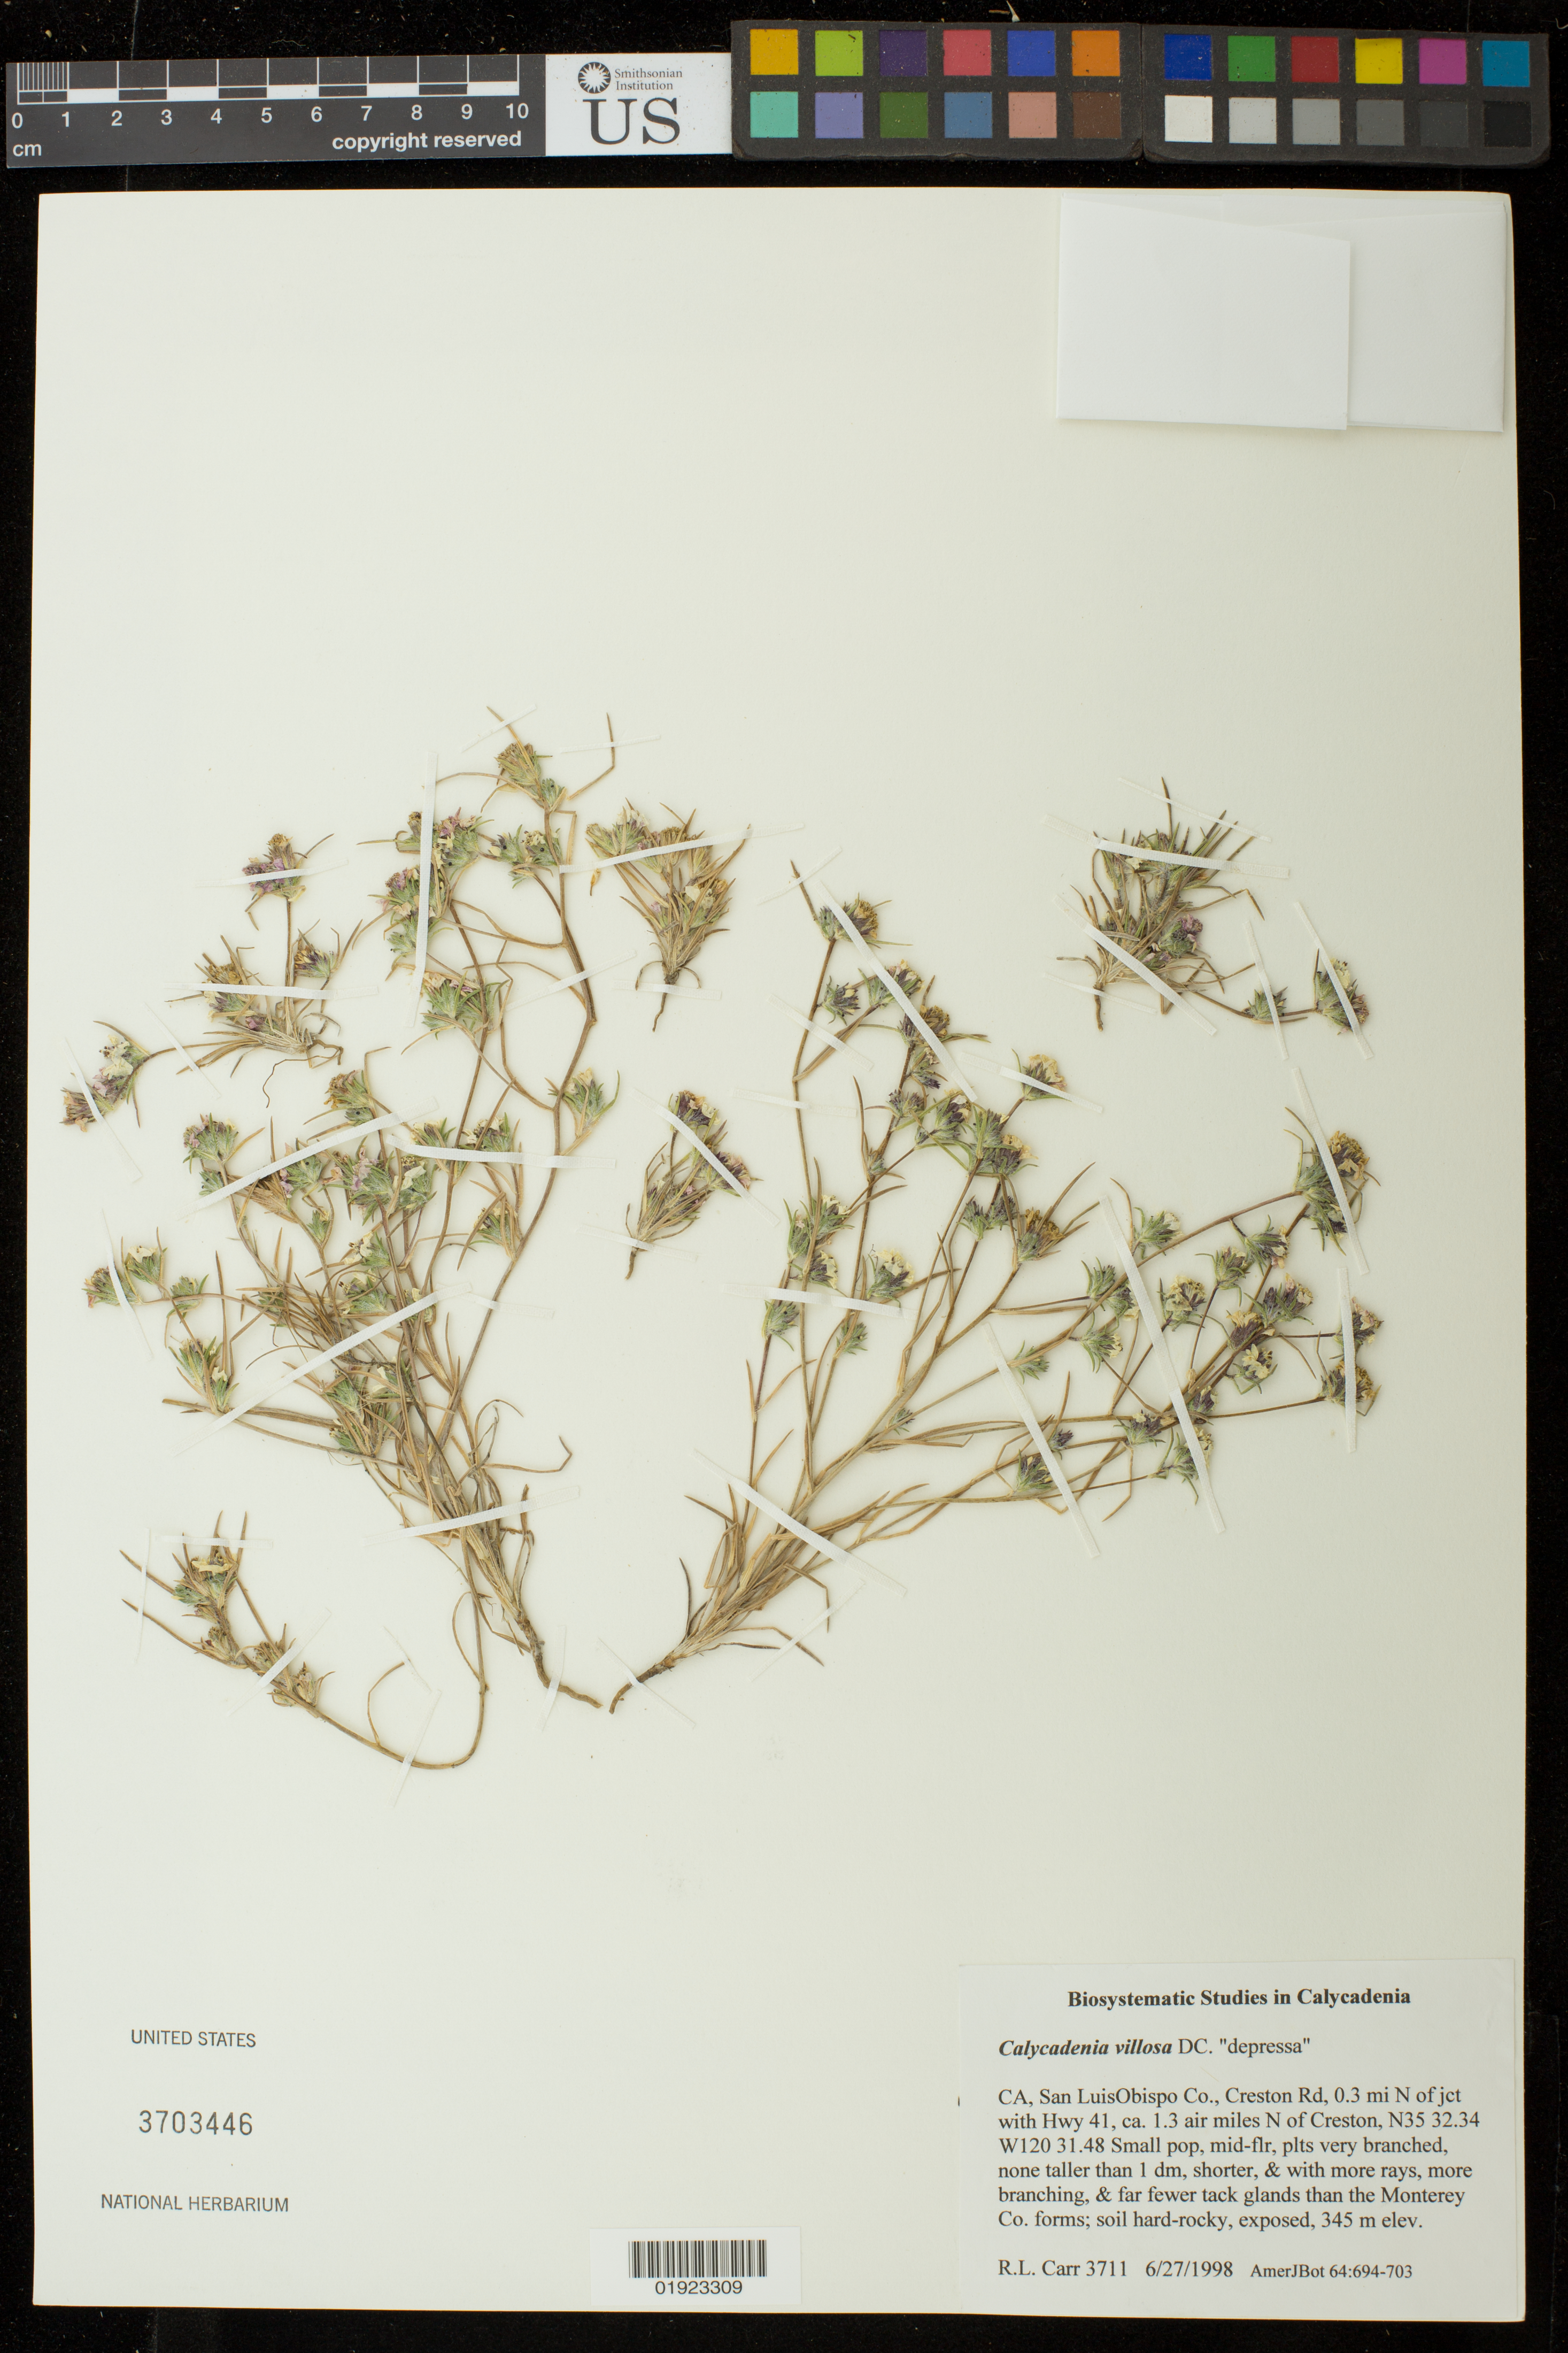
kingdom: Plantae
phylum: Tracheophyta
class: Magnoliopsida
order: Asterales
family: Asteraceae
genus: Calycadenia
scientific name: Calycadenia villosa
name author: DC.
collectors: R. Carr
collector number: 3711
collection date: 1998-06-27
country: United States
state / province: California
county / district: San Luis Obispo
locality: Creston Rd, 0.3 mi N of jct with Hwy 41, ca. 1.3 air miles N of Creston.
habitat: Soil hard, rocky, exposed.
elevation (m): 345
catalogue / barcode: US 3703446